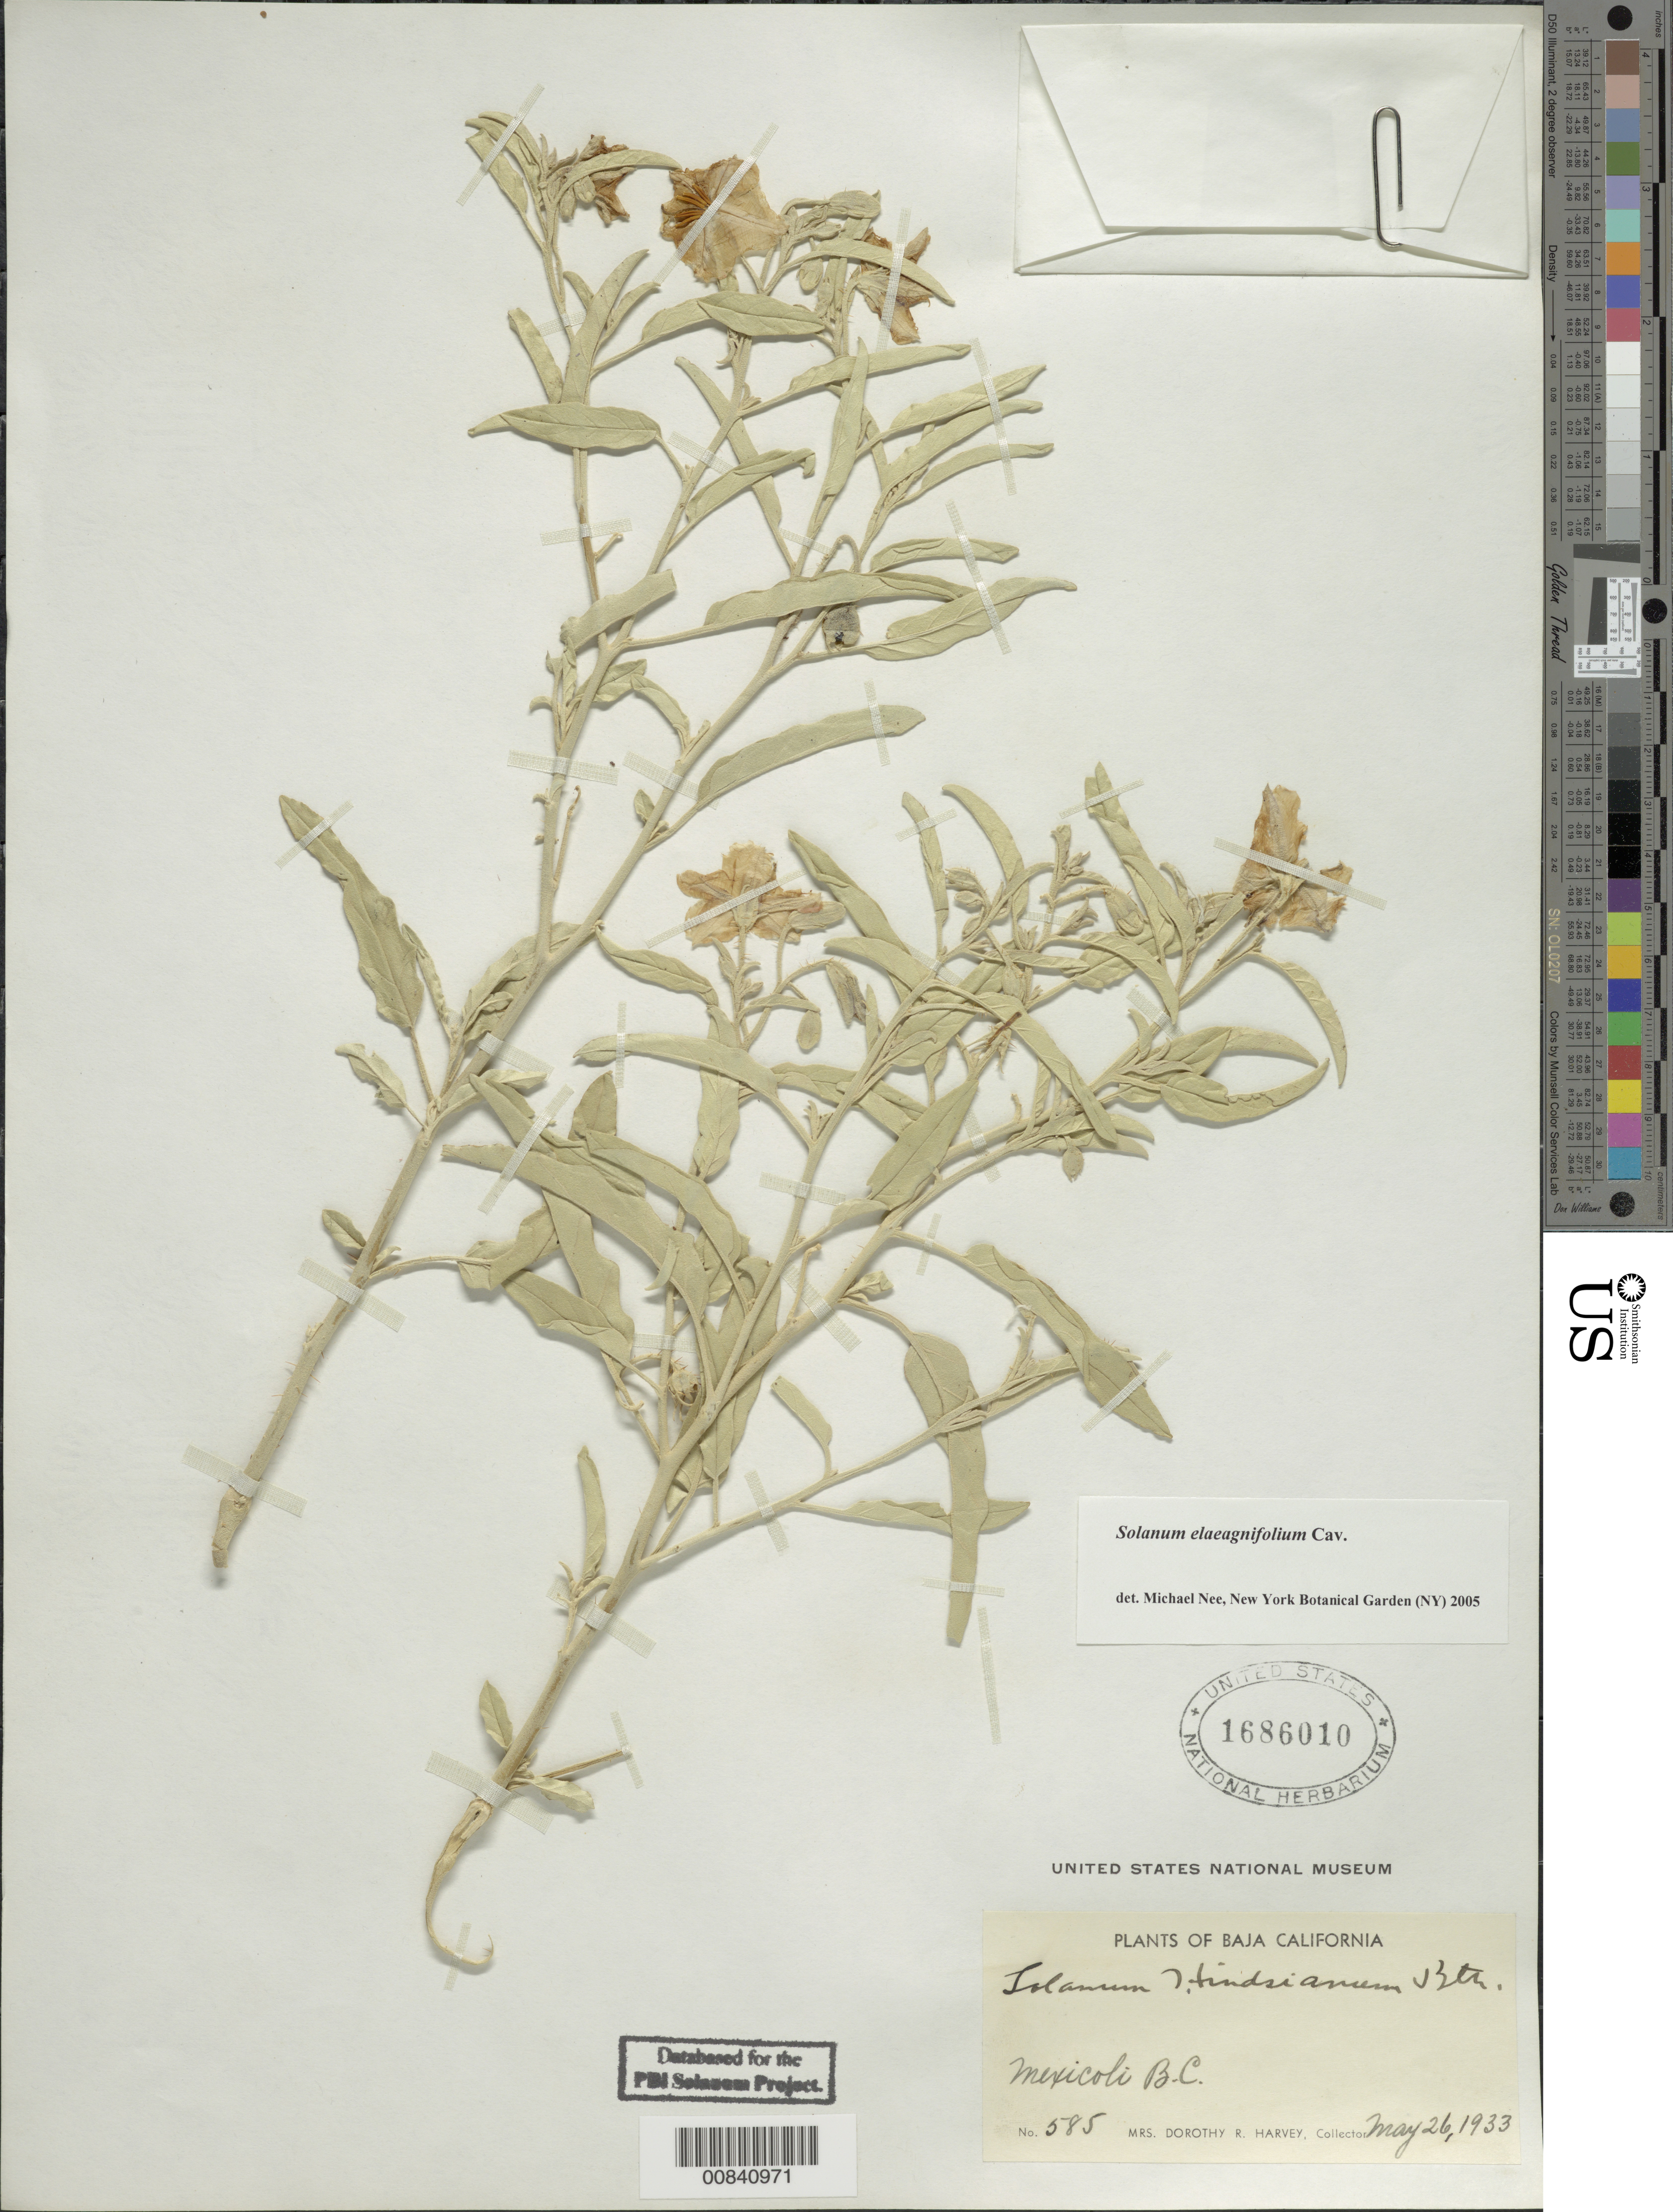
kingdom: Plantae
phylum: Tracheophyta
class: Magnoliopsida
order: Solanales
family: Solanaceae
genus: Solanum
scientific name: Solanum elaeagnifolium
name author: Cav.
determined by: Nee, Michael H.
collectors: D. R. Harvey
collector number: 585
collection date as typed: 26 May 1933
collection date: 1933-05-26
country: Mexico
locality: Mexicoli, BC.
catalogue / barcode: US 1686010